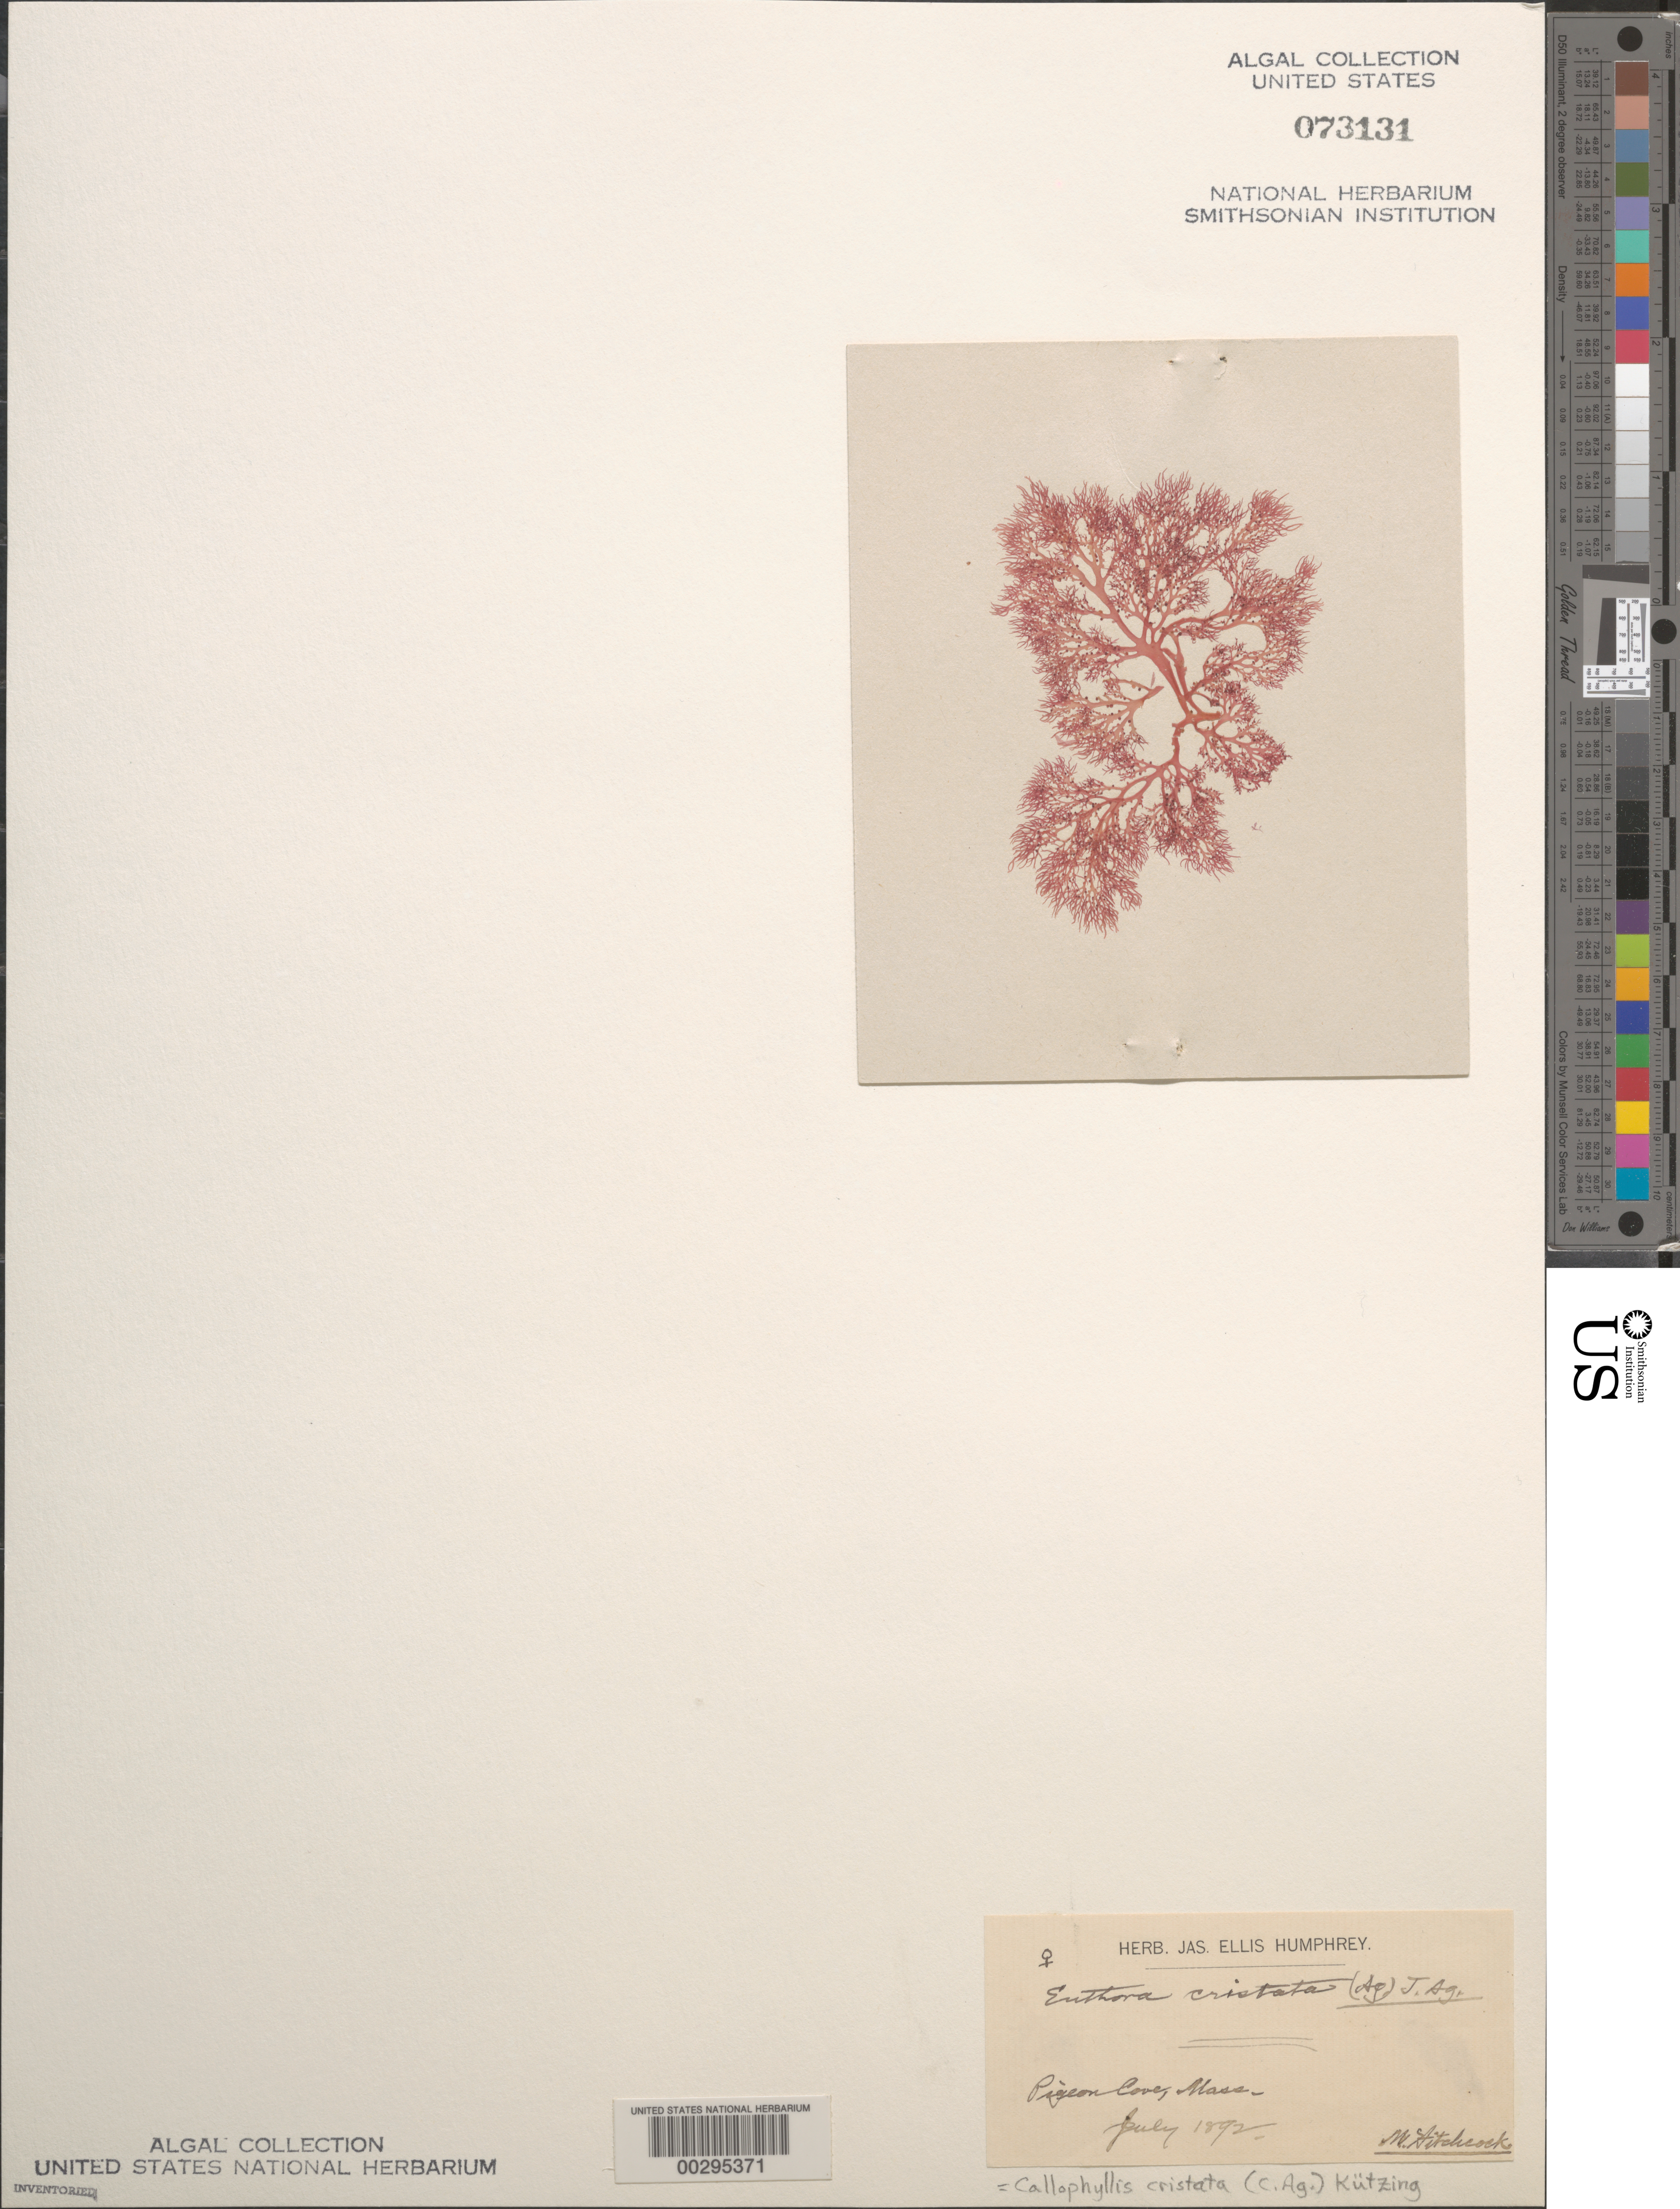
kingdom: Plantae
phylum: Rhodophyta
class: Florideophyceae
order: Gigartinales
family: Kallymeniaceae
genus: Euthora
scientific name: Euthora cristata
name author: (C. Agardh) J. Agardh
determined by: Algae name updating Project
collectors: M. Hitchcock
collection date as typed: Jul 1892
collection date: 1892-07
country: United States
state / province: Massachusetts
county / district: Essex County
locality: Pigeon Cove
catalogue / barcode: US 73131